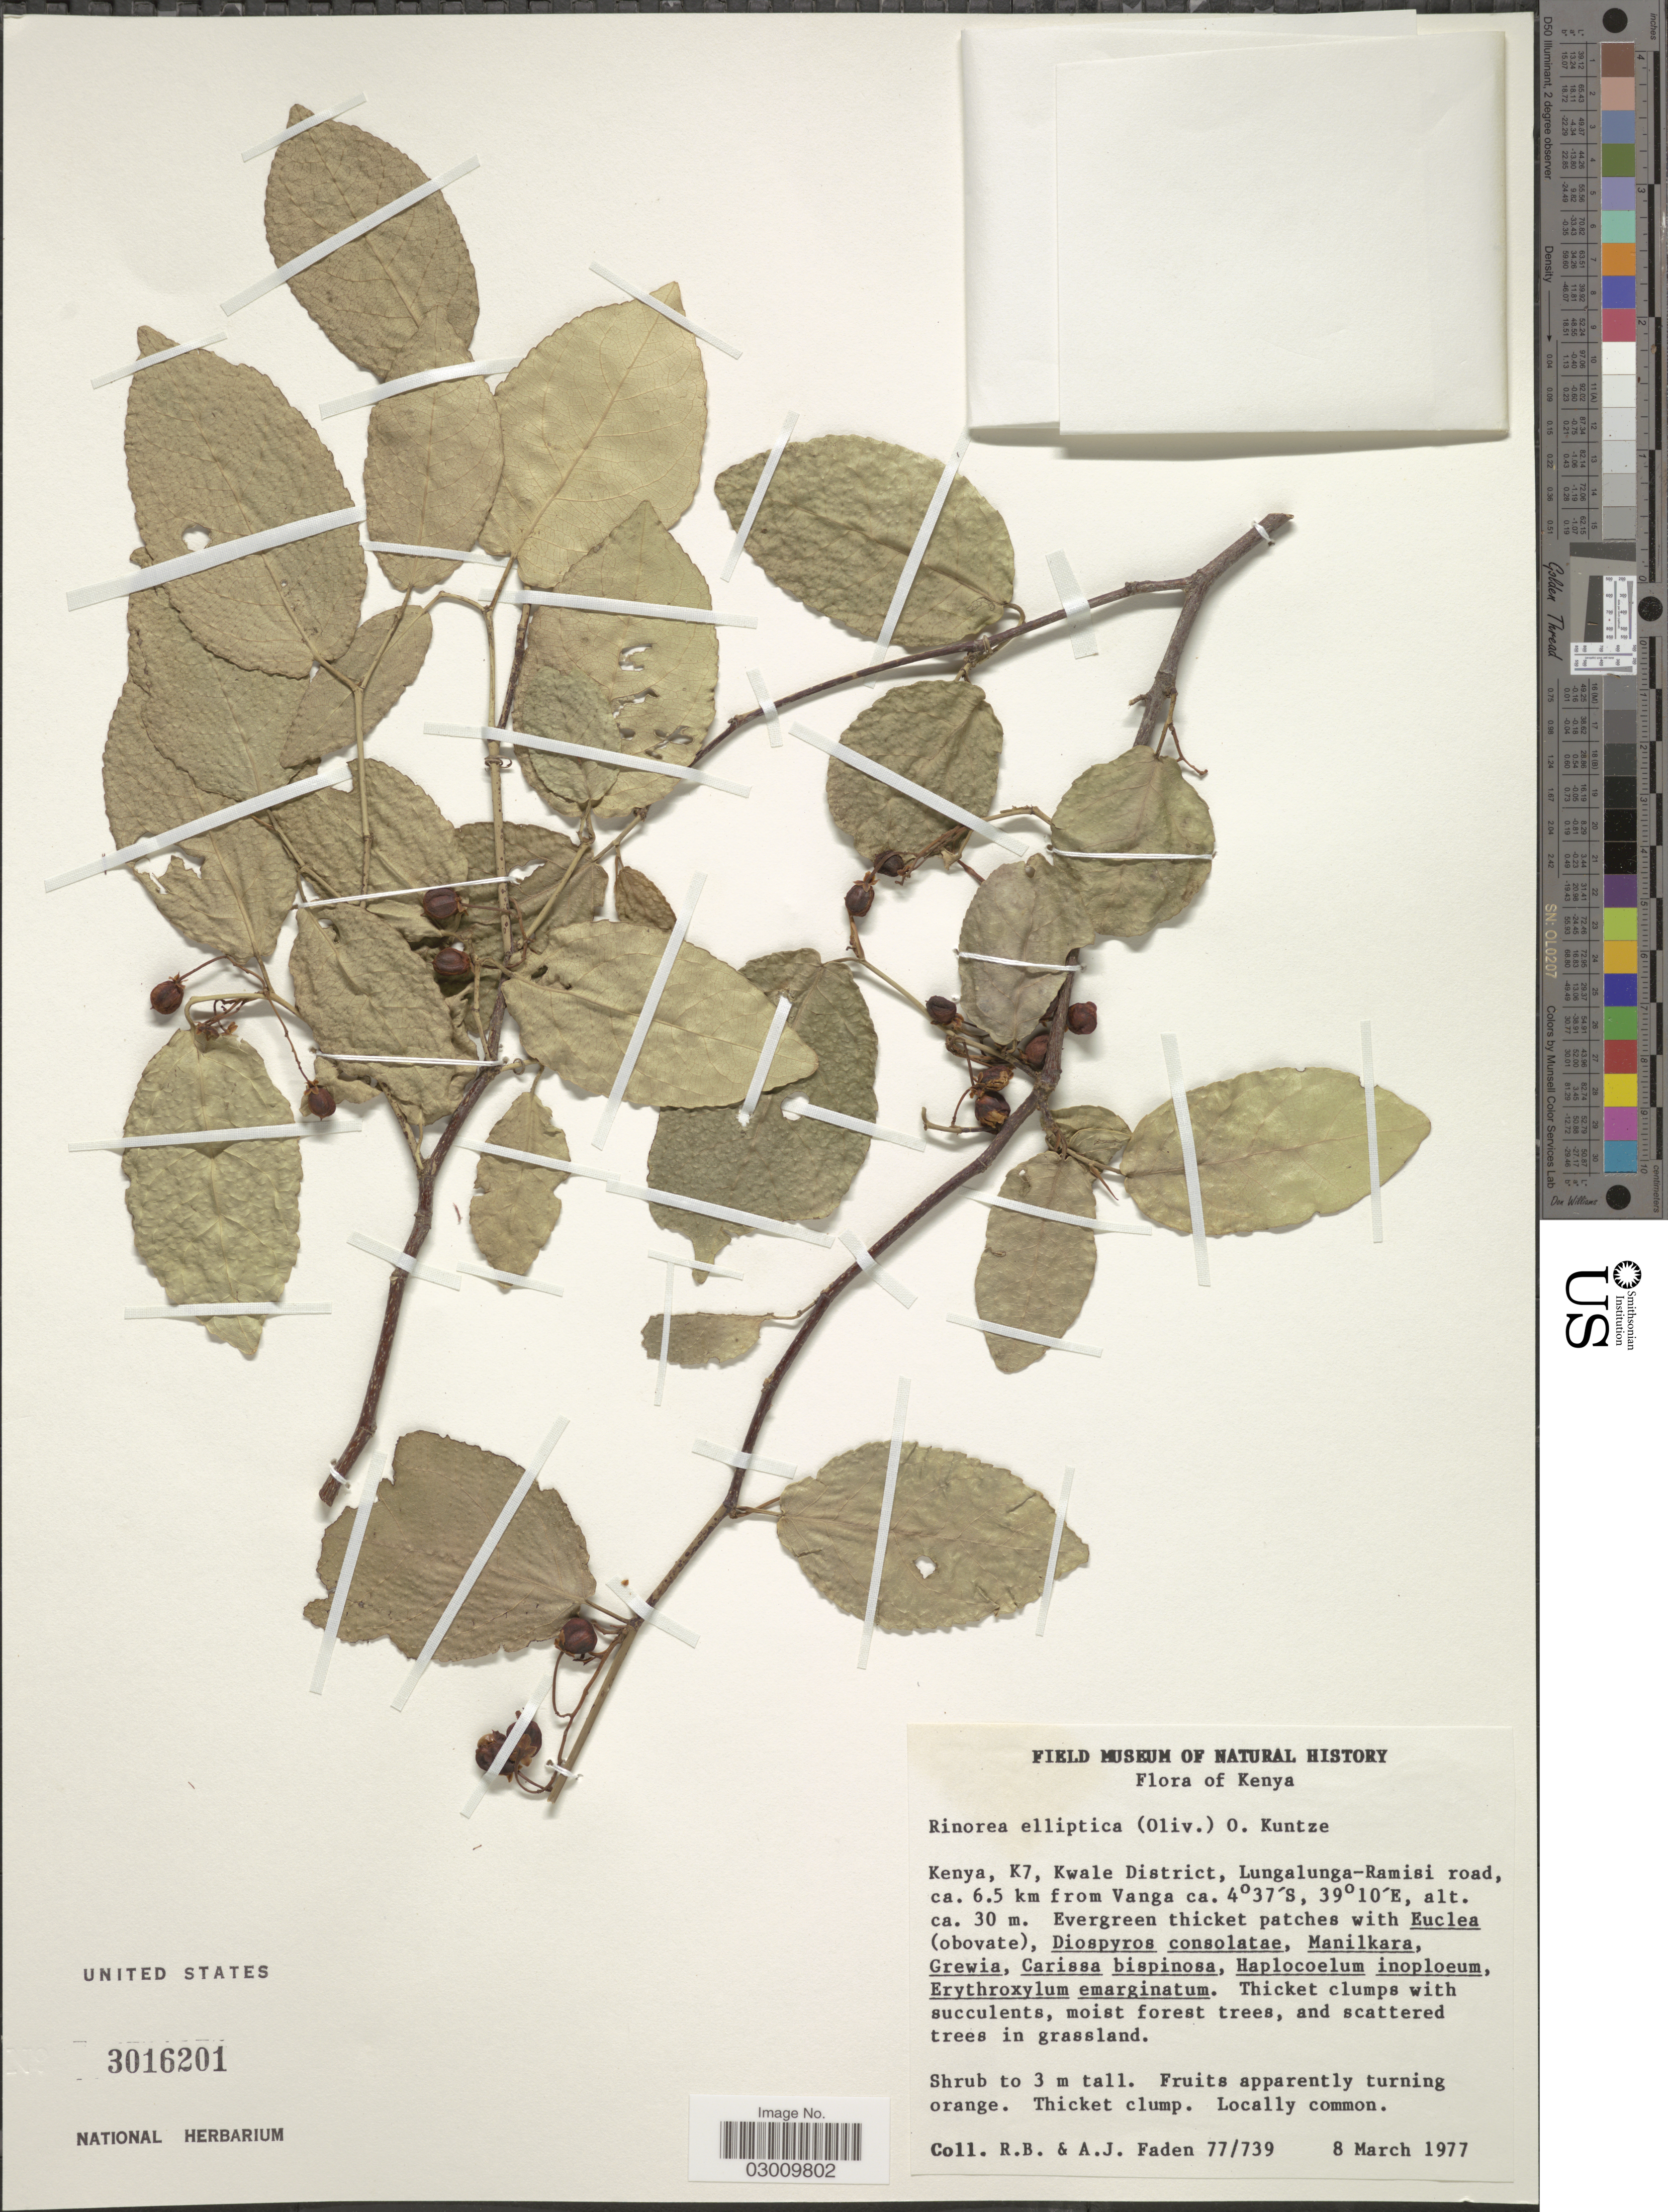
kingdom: Plantae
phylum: Tracheophyta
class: Magnoliopsida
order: Malpighiales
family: Violaceae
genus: Rinorea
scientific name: Rinorea elliptica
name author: (Oliv.) Kuntze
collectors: R. B. Faden & A. J. Faden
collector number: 77/739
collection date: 1977-03-08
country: Kenya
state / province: Kwale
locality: K7, Kwale District, Lungalunga-Ramisi road, ca. 6.5 km from Vanga.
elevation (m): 30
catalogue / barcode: US 3016201